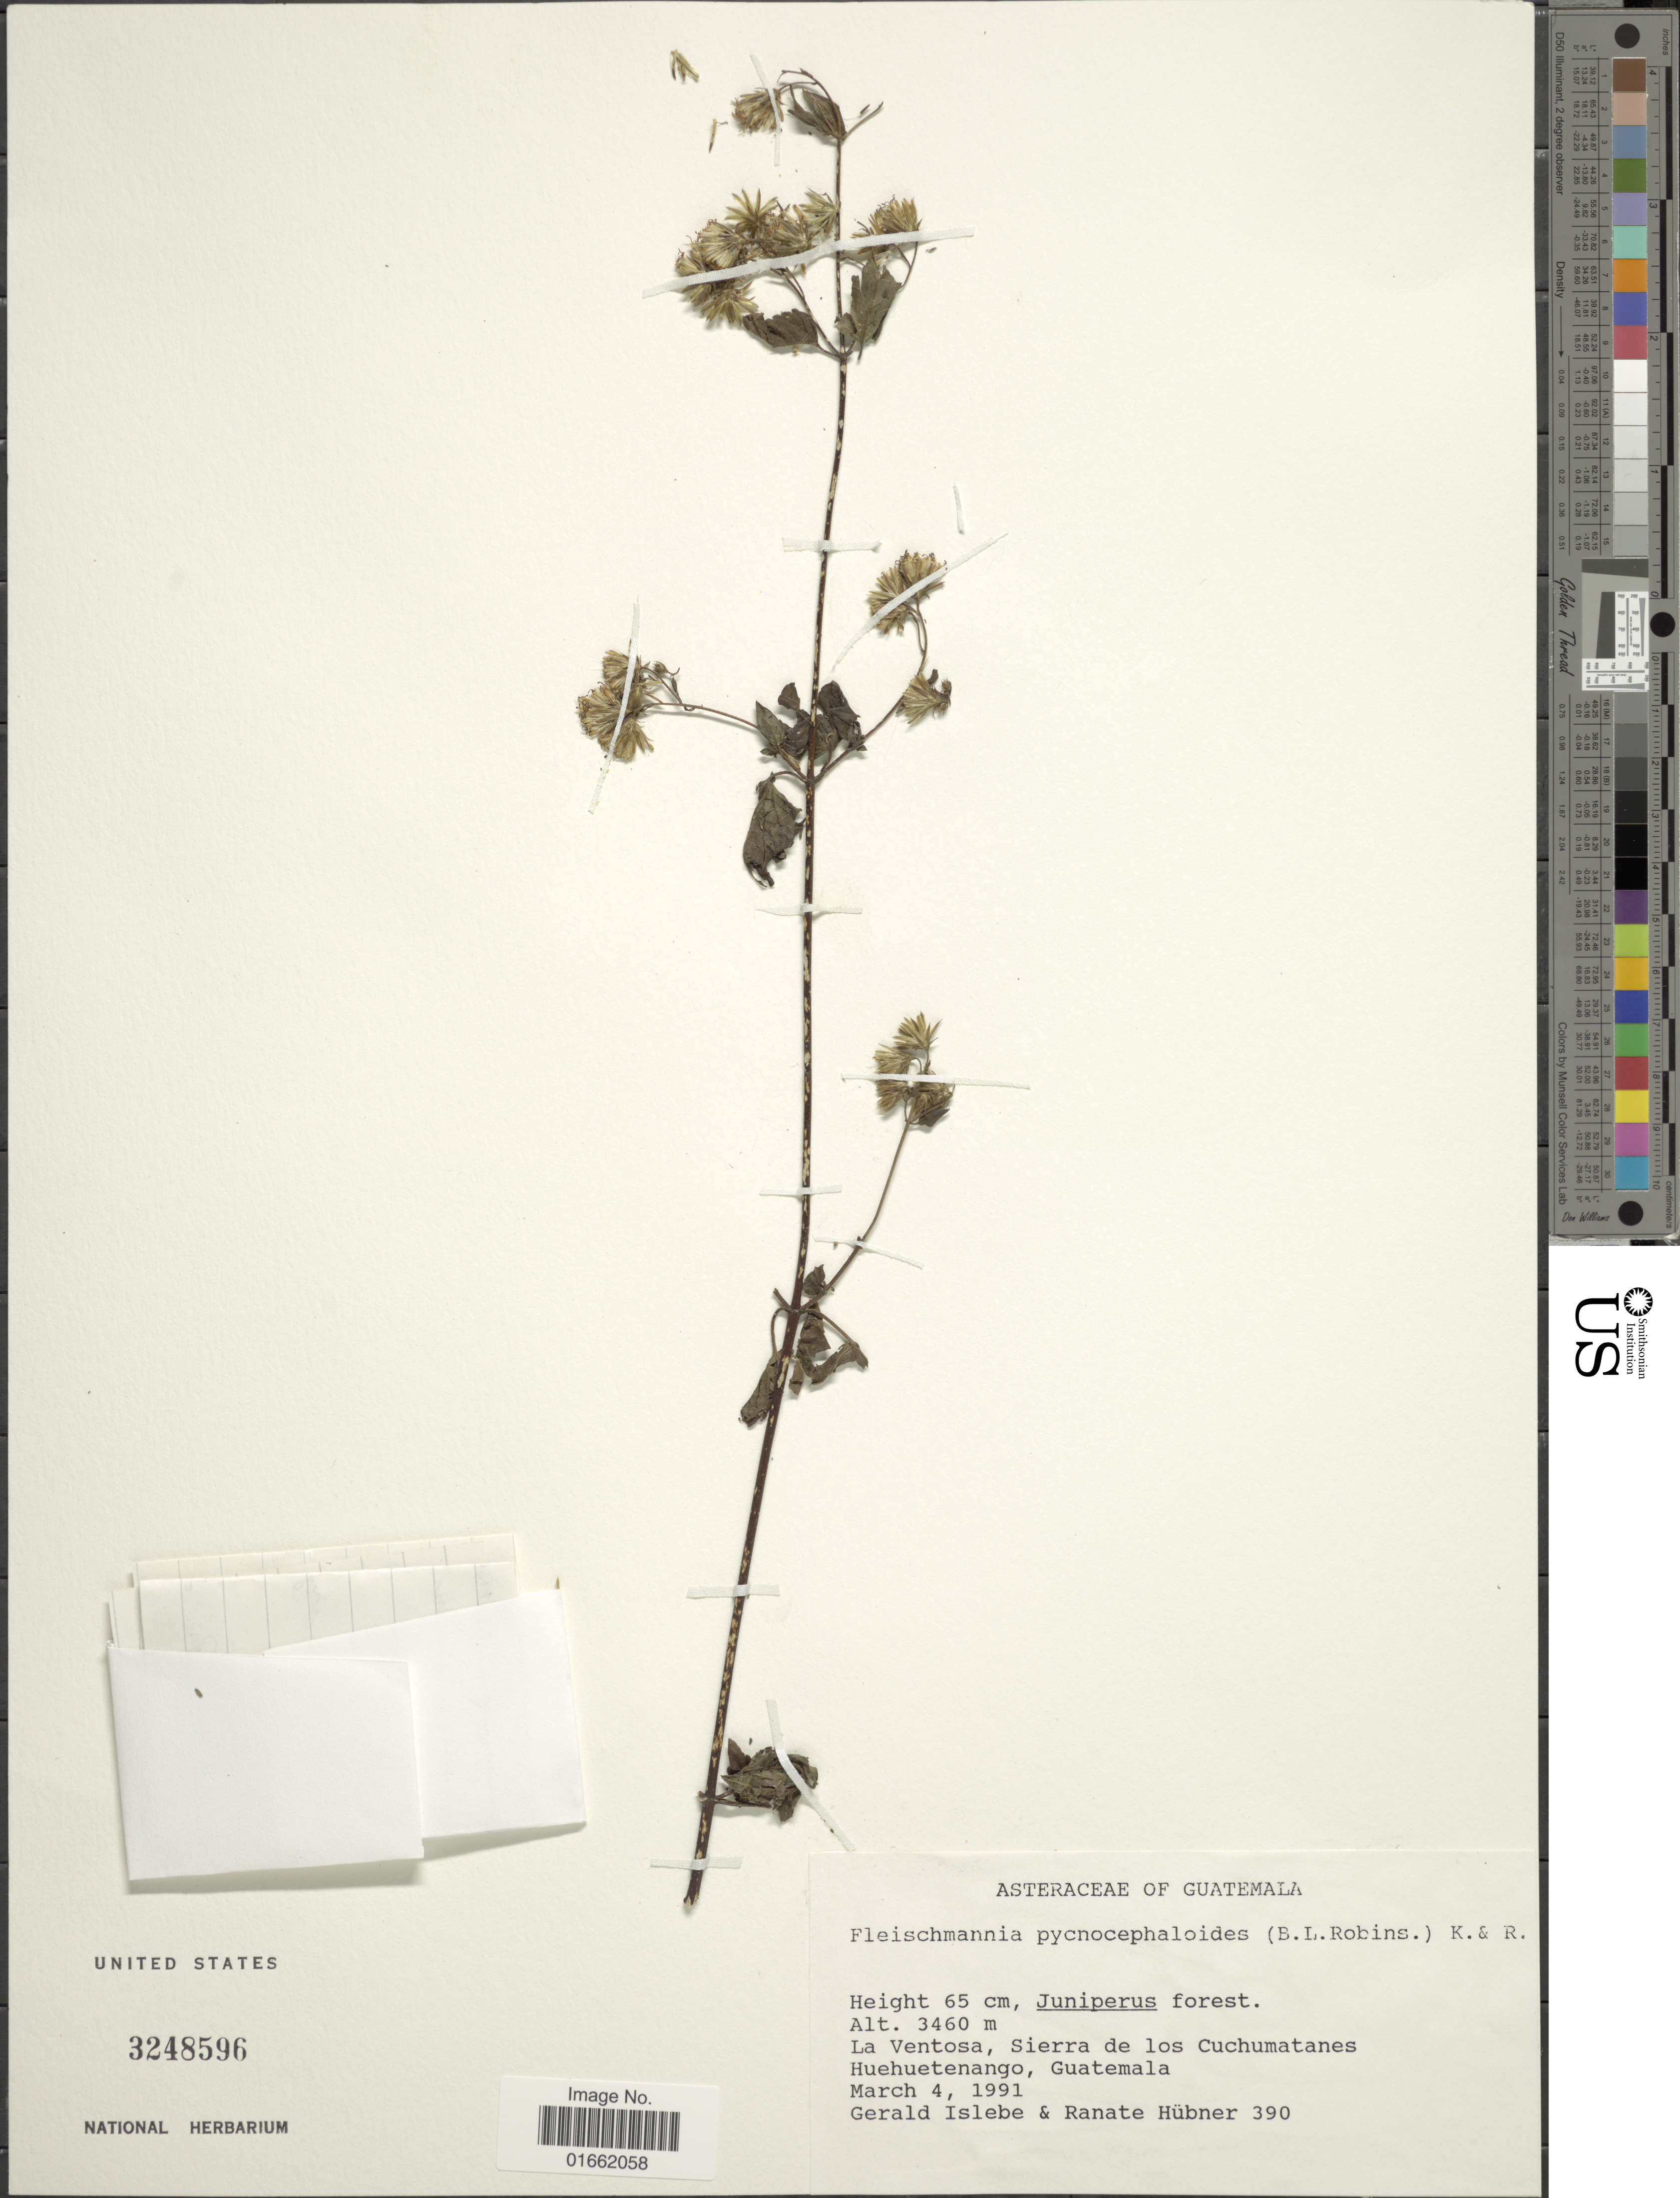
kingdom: Plantae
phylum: Tracheophyta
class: Magnoliopsida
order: Asterales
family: Asteraceae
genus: Fleischmannia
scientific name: Fleischmannia pycnocephaloides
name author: (B.L. Rob.) R.M. King & H. Rob.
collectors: G. Islebe & R. Hubner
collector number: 390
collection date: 1991-03-04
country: Guatemala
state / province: Huehuetenango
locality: La Ventosa, Sierra de los Cuchumatanes. Huehuetenango, Guatemala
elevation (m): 3460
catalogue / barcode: US 3248596